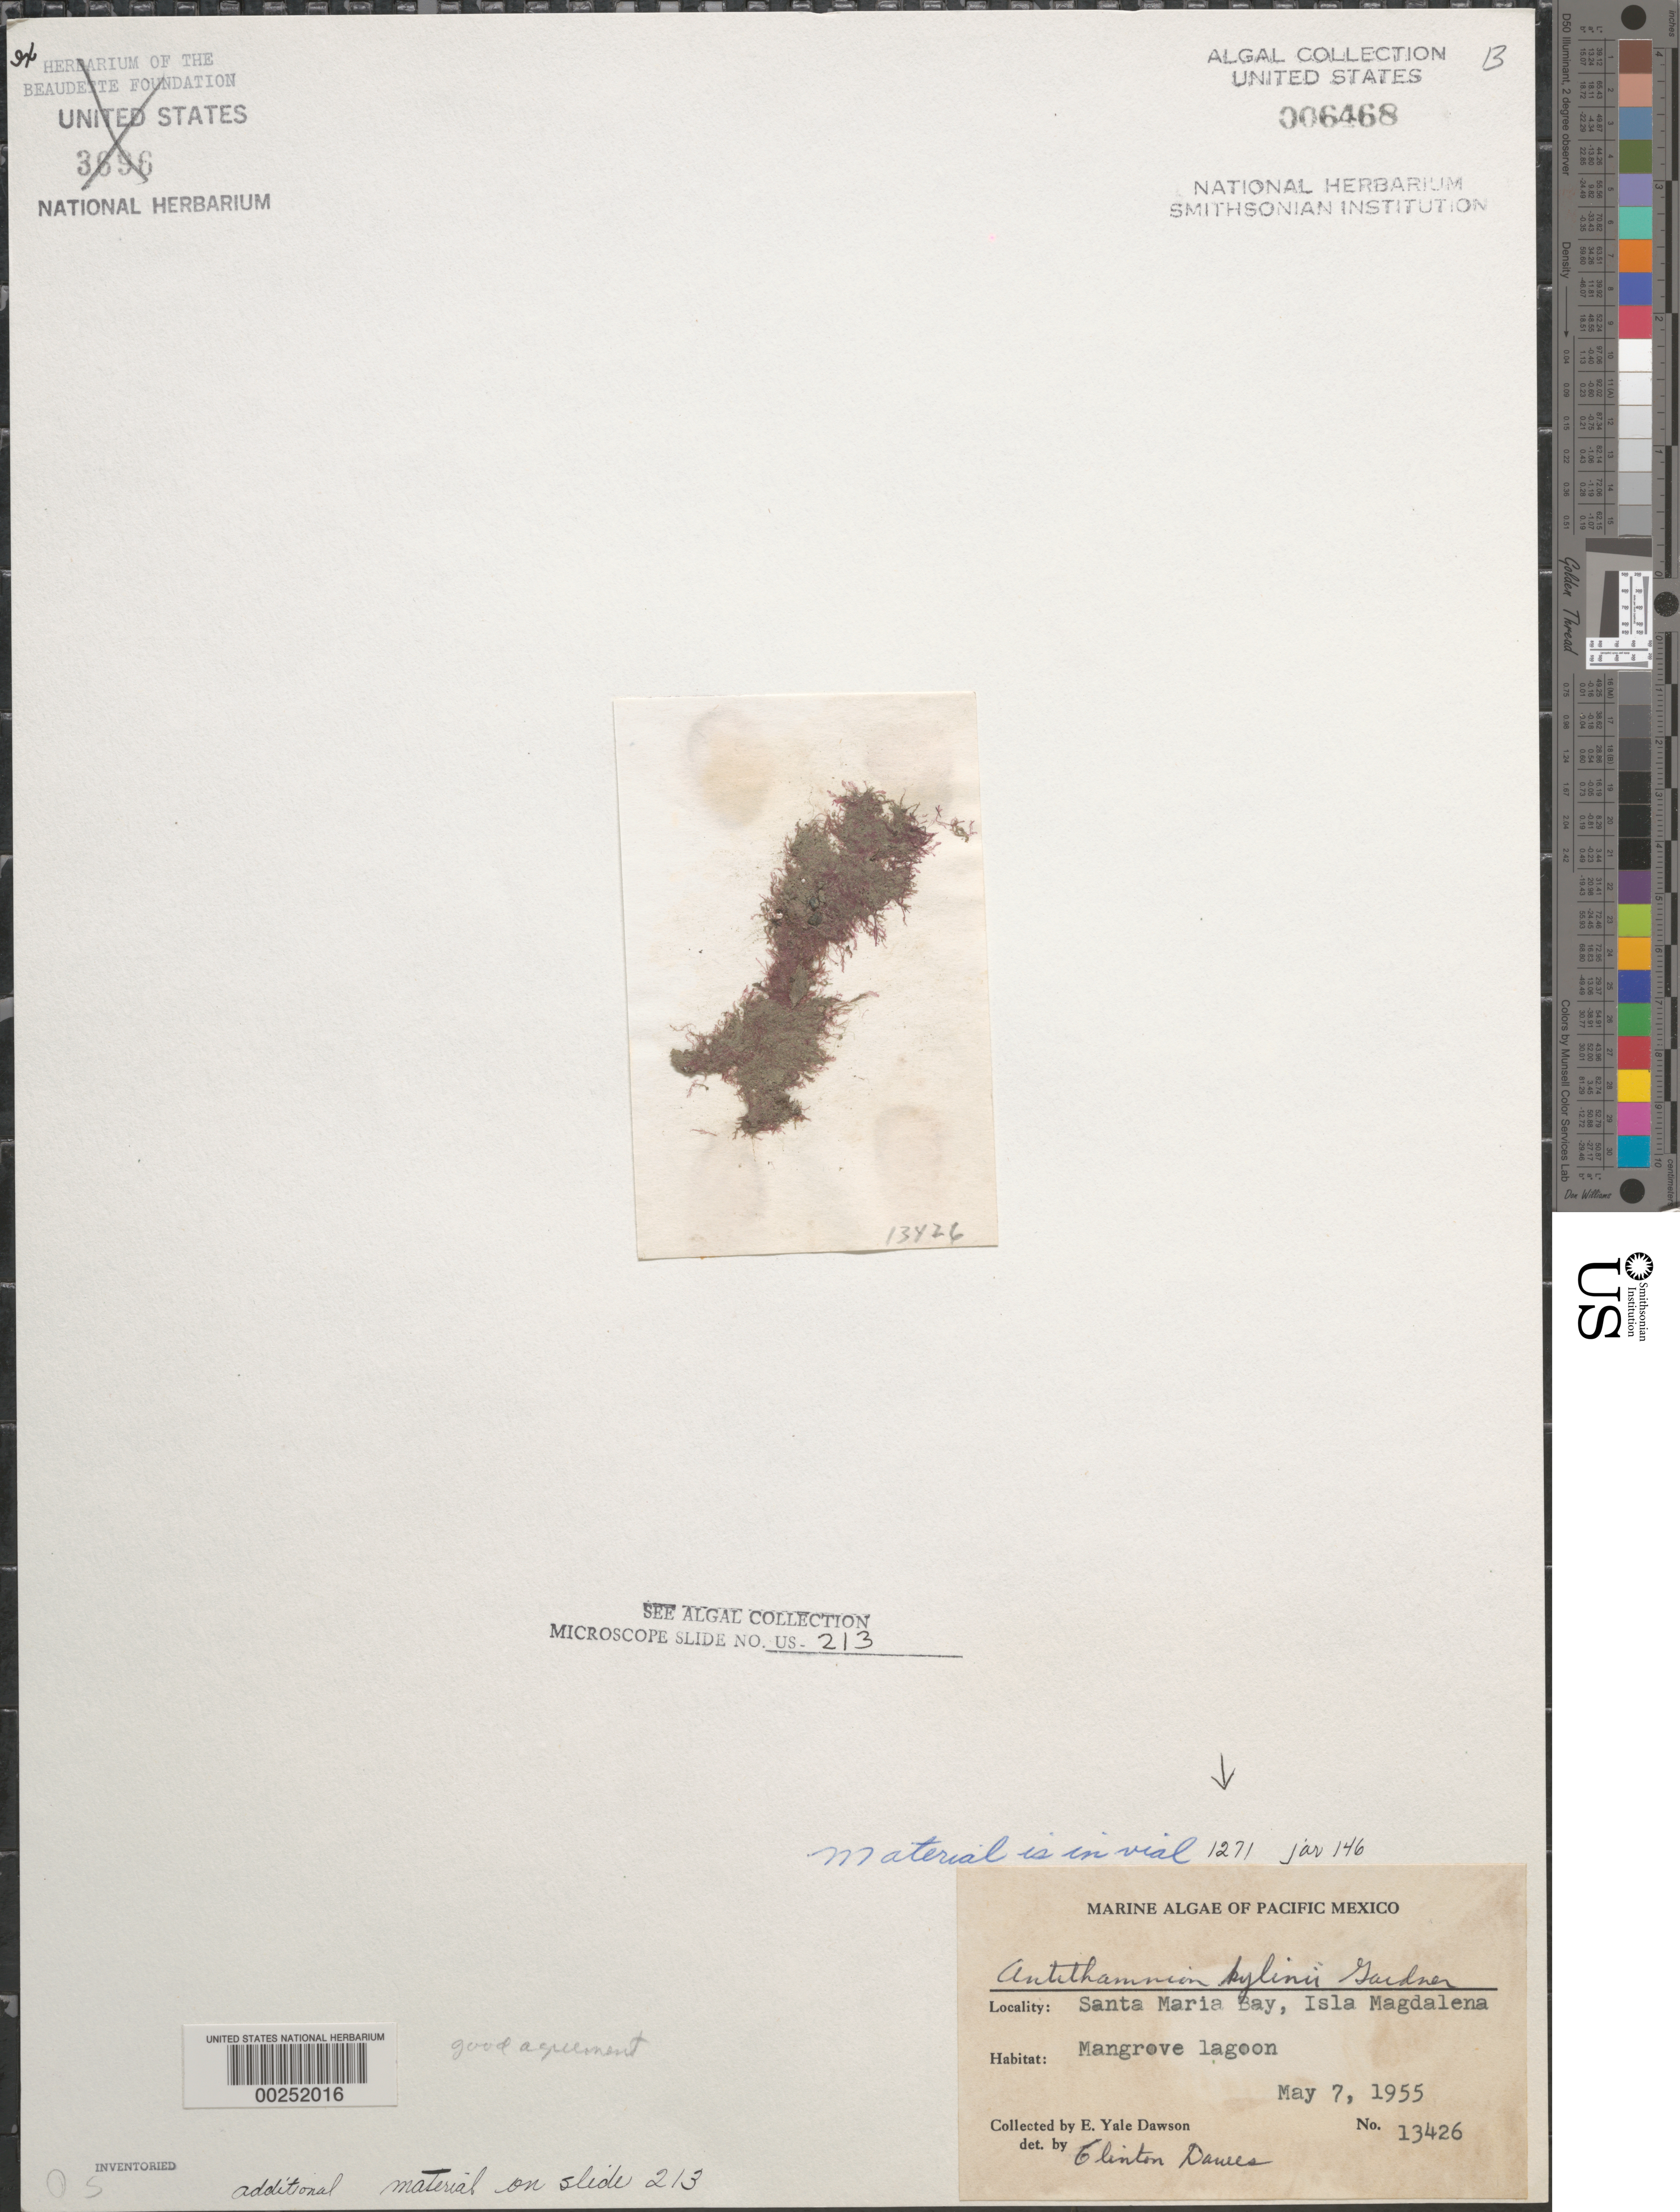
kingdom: Plantae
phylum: Rhodophyta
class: Florideophyceae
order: Ceramiales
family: Ceramiaceae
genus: Antithamnion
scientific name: Antithamnion kylinii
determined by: Dawes, C. J.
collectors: E. Y. Dawson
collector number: EYD 13426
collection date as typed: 07 May 1955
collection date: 1955-05-07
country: Mexico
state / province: Baja California Sur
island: Isla Magdalena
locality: Bahia Santa Maria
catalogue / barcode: US 6468